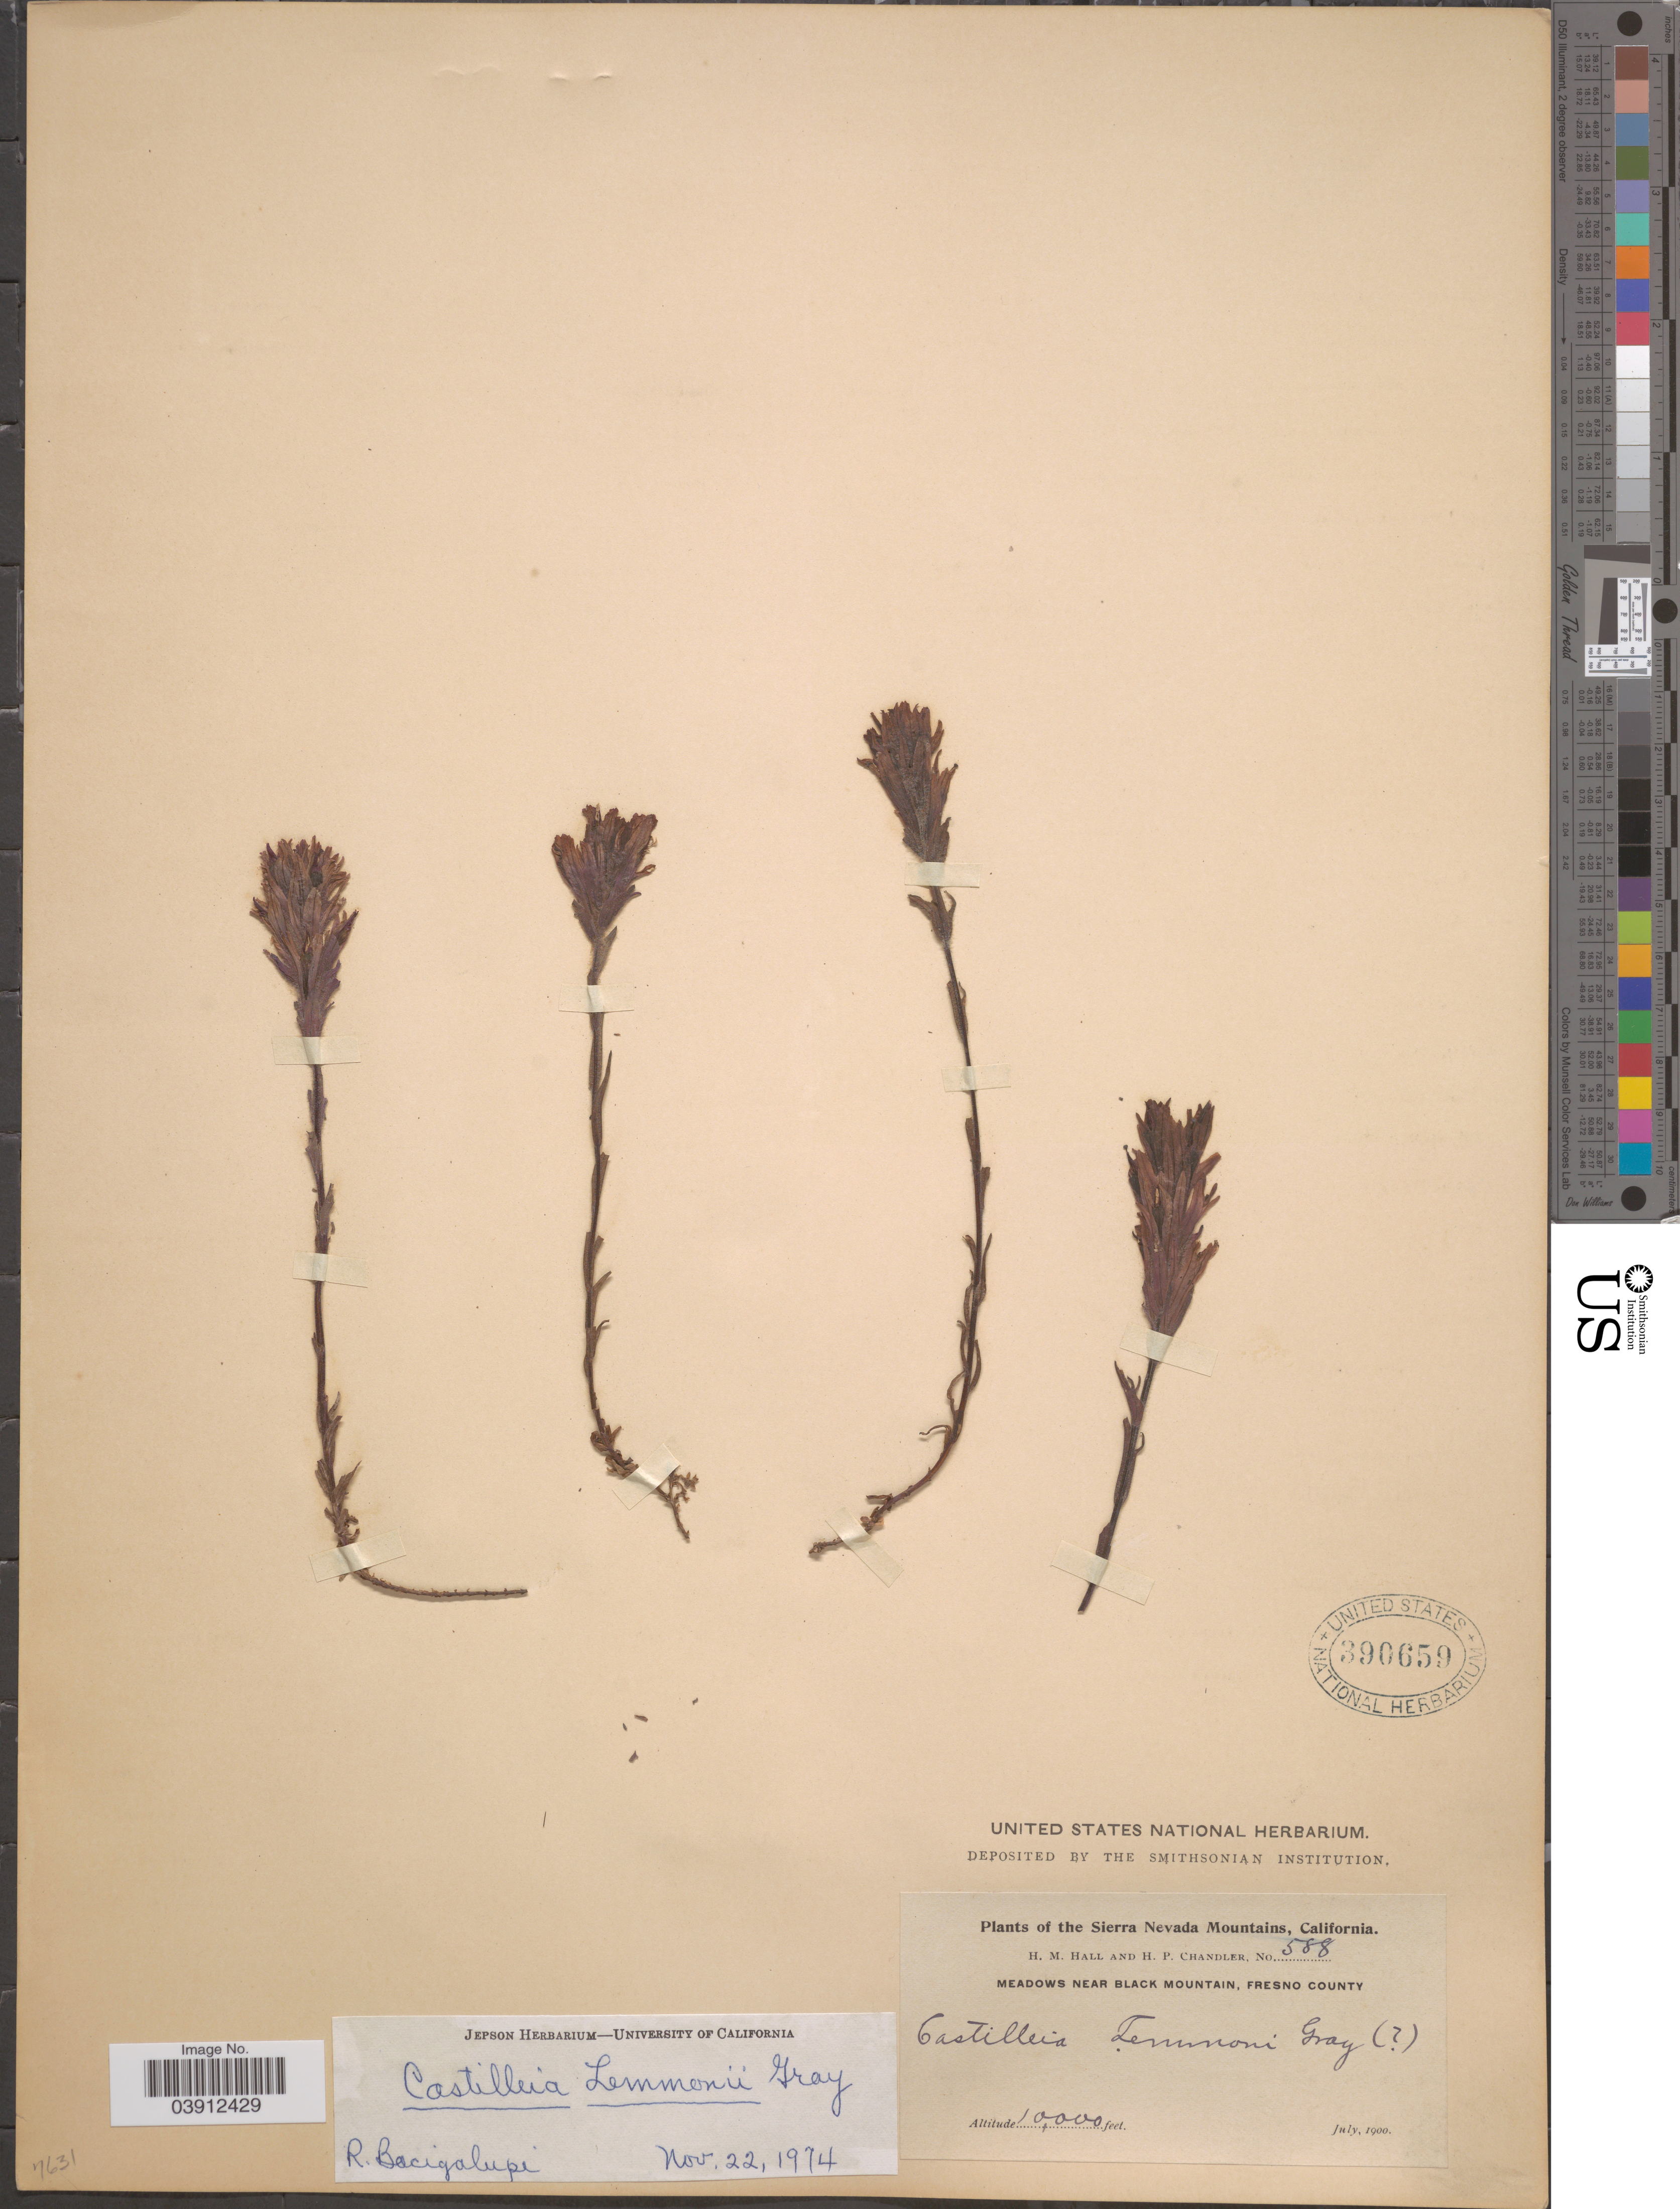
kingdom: Plantae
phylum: Tracheophyta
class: Magnoliopsida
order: Lamiales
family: Orobanchaceae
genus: Castilleja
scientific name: Castilleja lemmonii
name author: A. Gray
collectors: H. M. Hall & H. Chandler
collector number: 588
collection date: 1900-07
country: United States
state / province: California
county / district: Fresno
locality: Sierra Nevada Mountains. Meadows near Black Mountain, Fresno County.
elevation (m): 3048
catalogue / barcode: US 390659